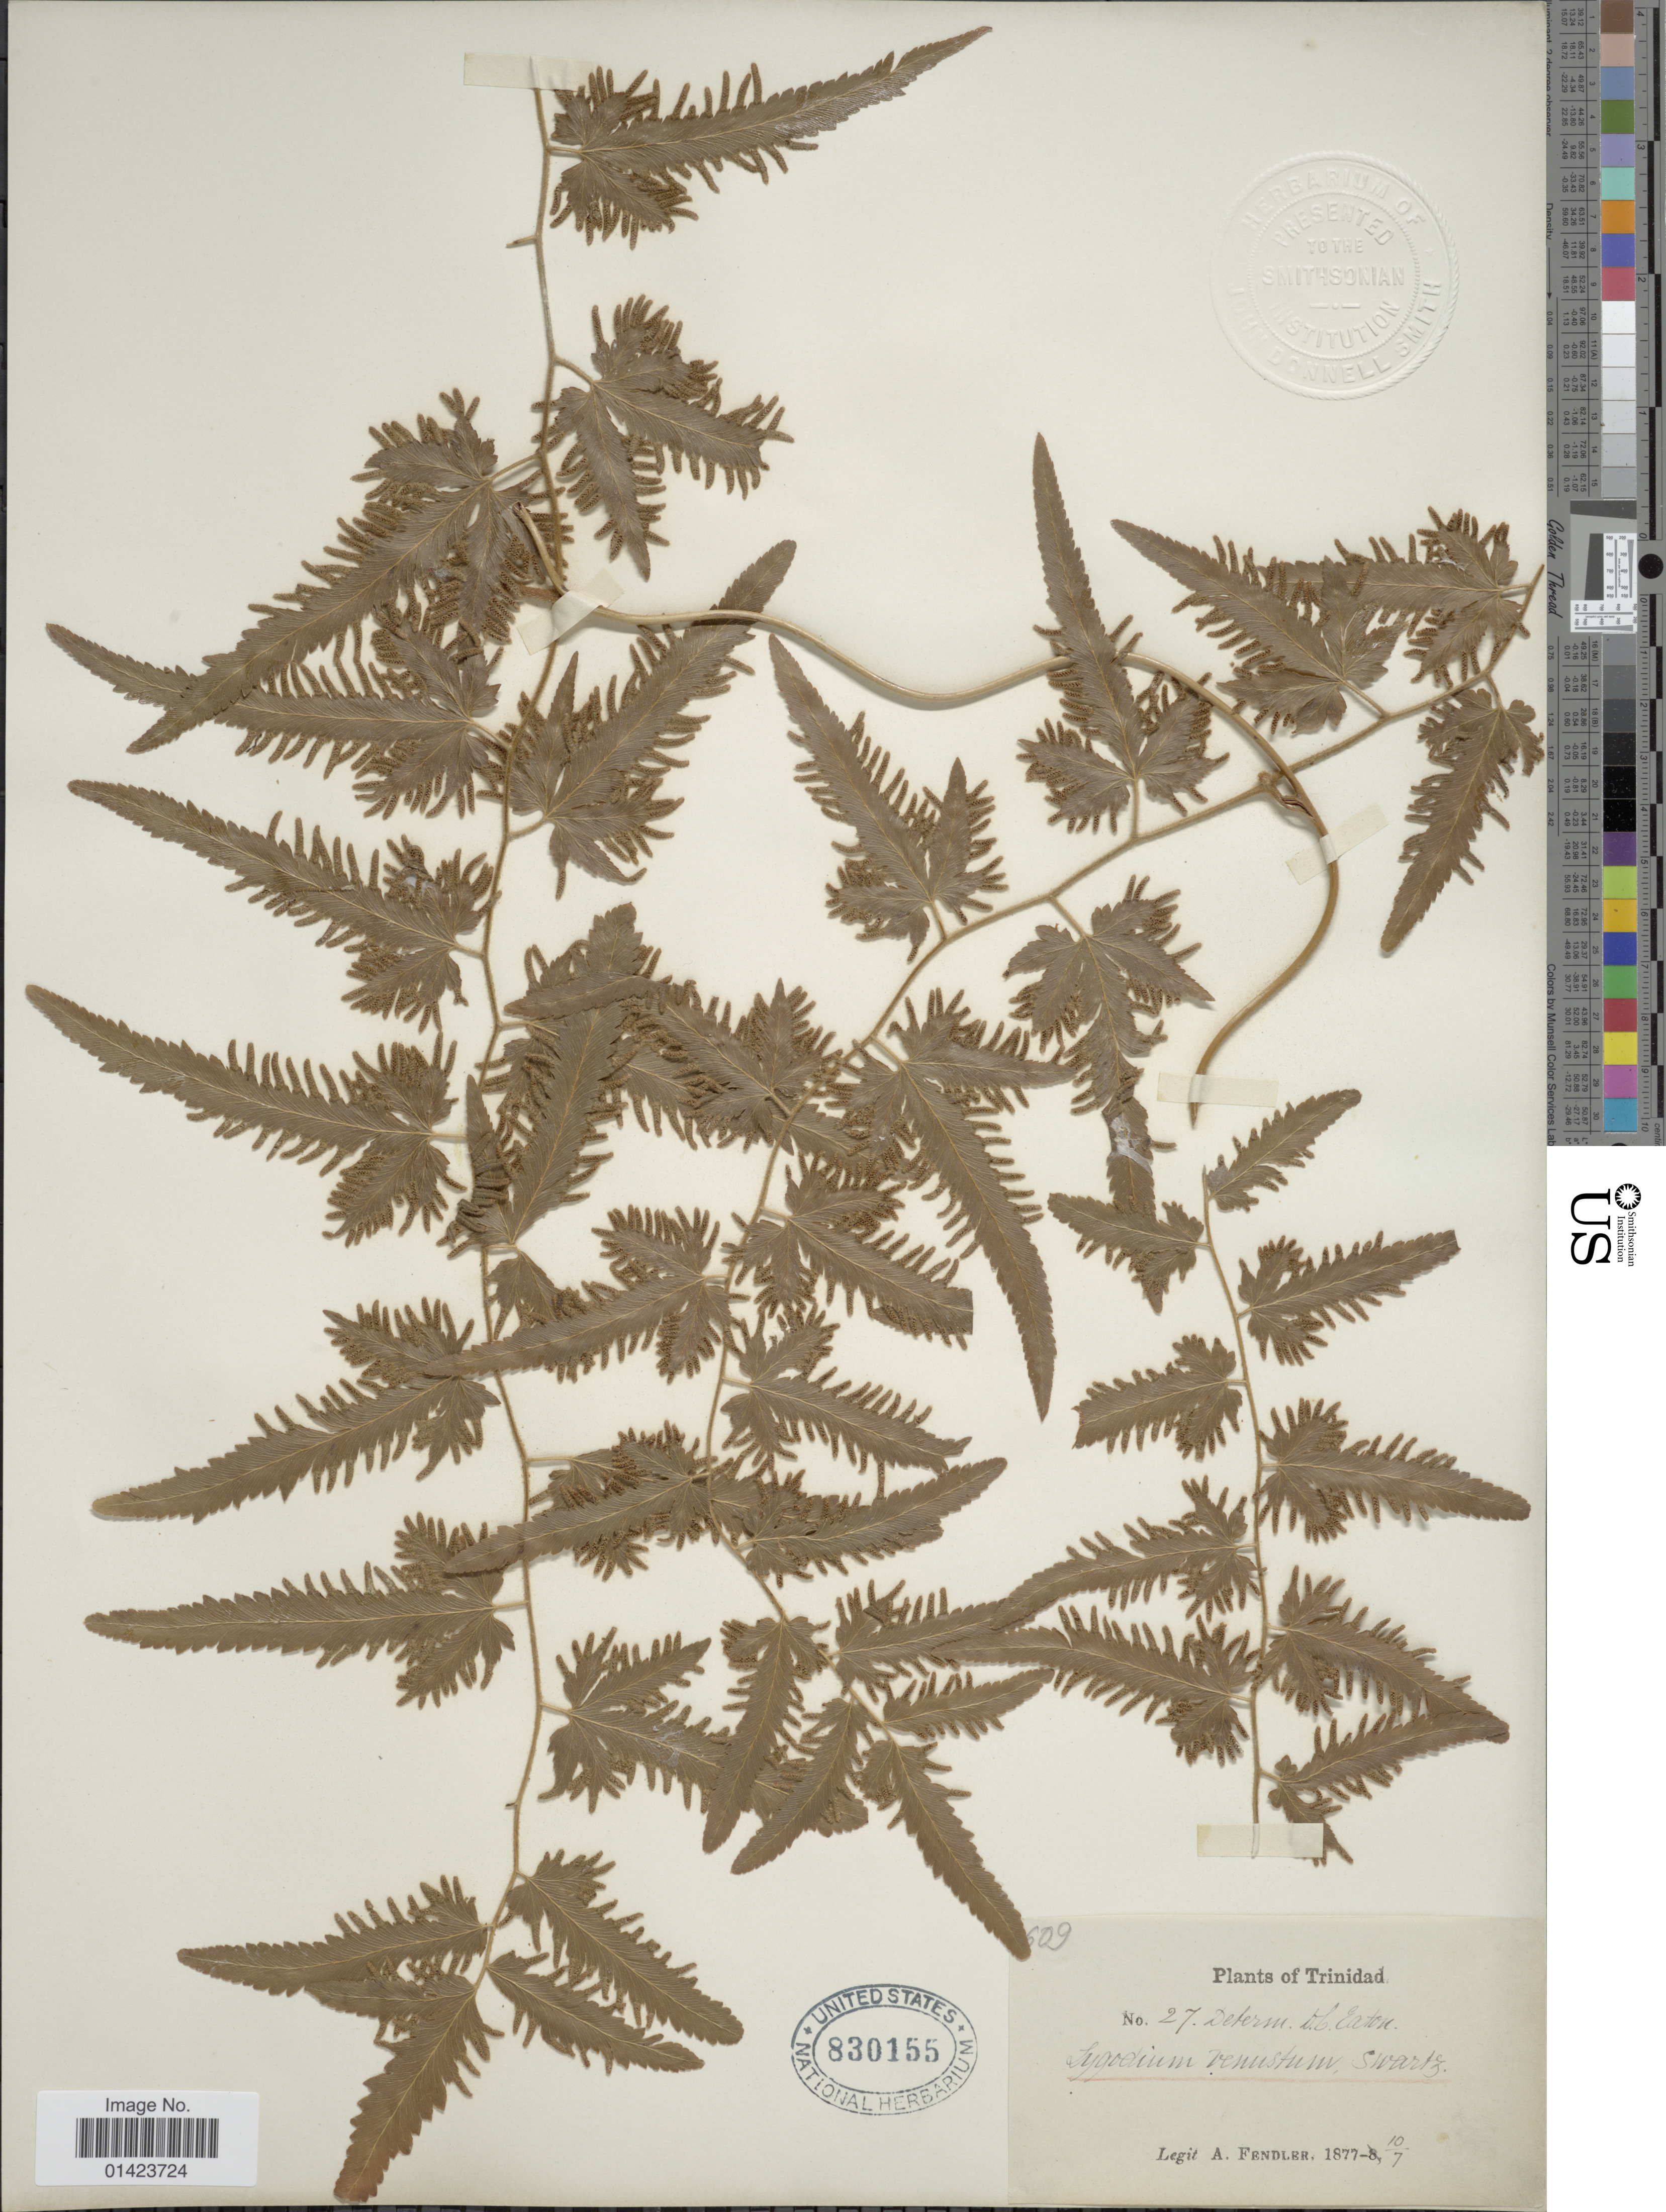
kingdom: Plantae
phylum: Tracheophyta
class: Polypodiopsida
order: Schizaeales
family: Lygodiaceae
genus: Lygodium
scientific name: Lygodium venustum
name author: Sw.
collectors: A. Fendler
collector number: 27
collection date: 1877-07-10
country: Trinidad and Tobago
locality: Trinidad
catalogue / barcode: US 830155